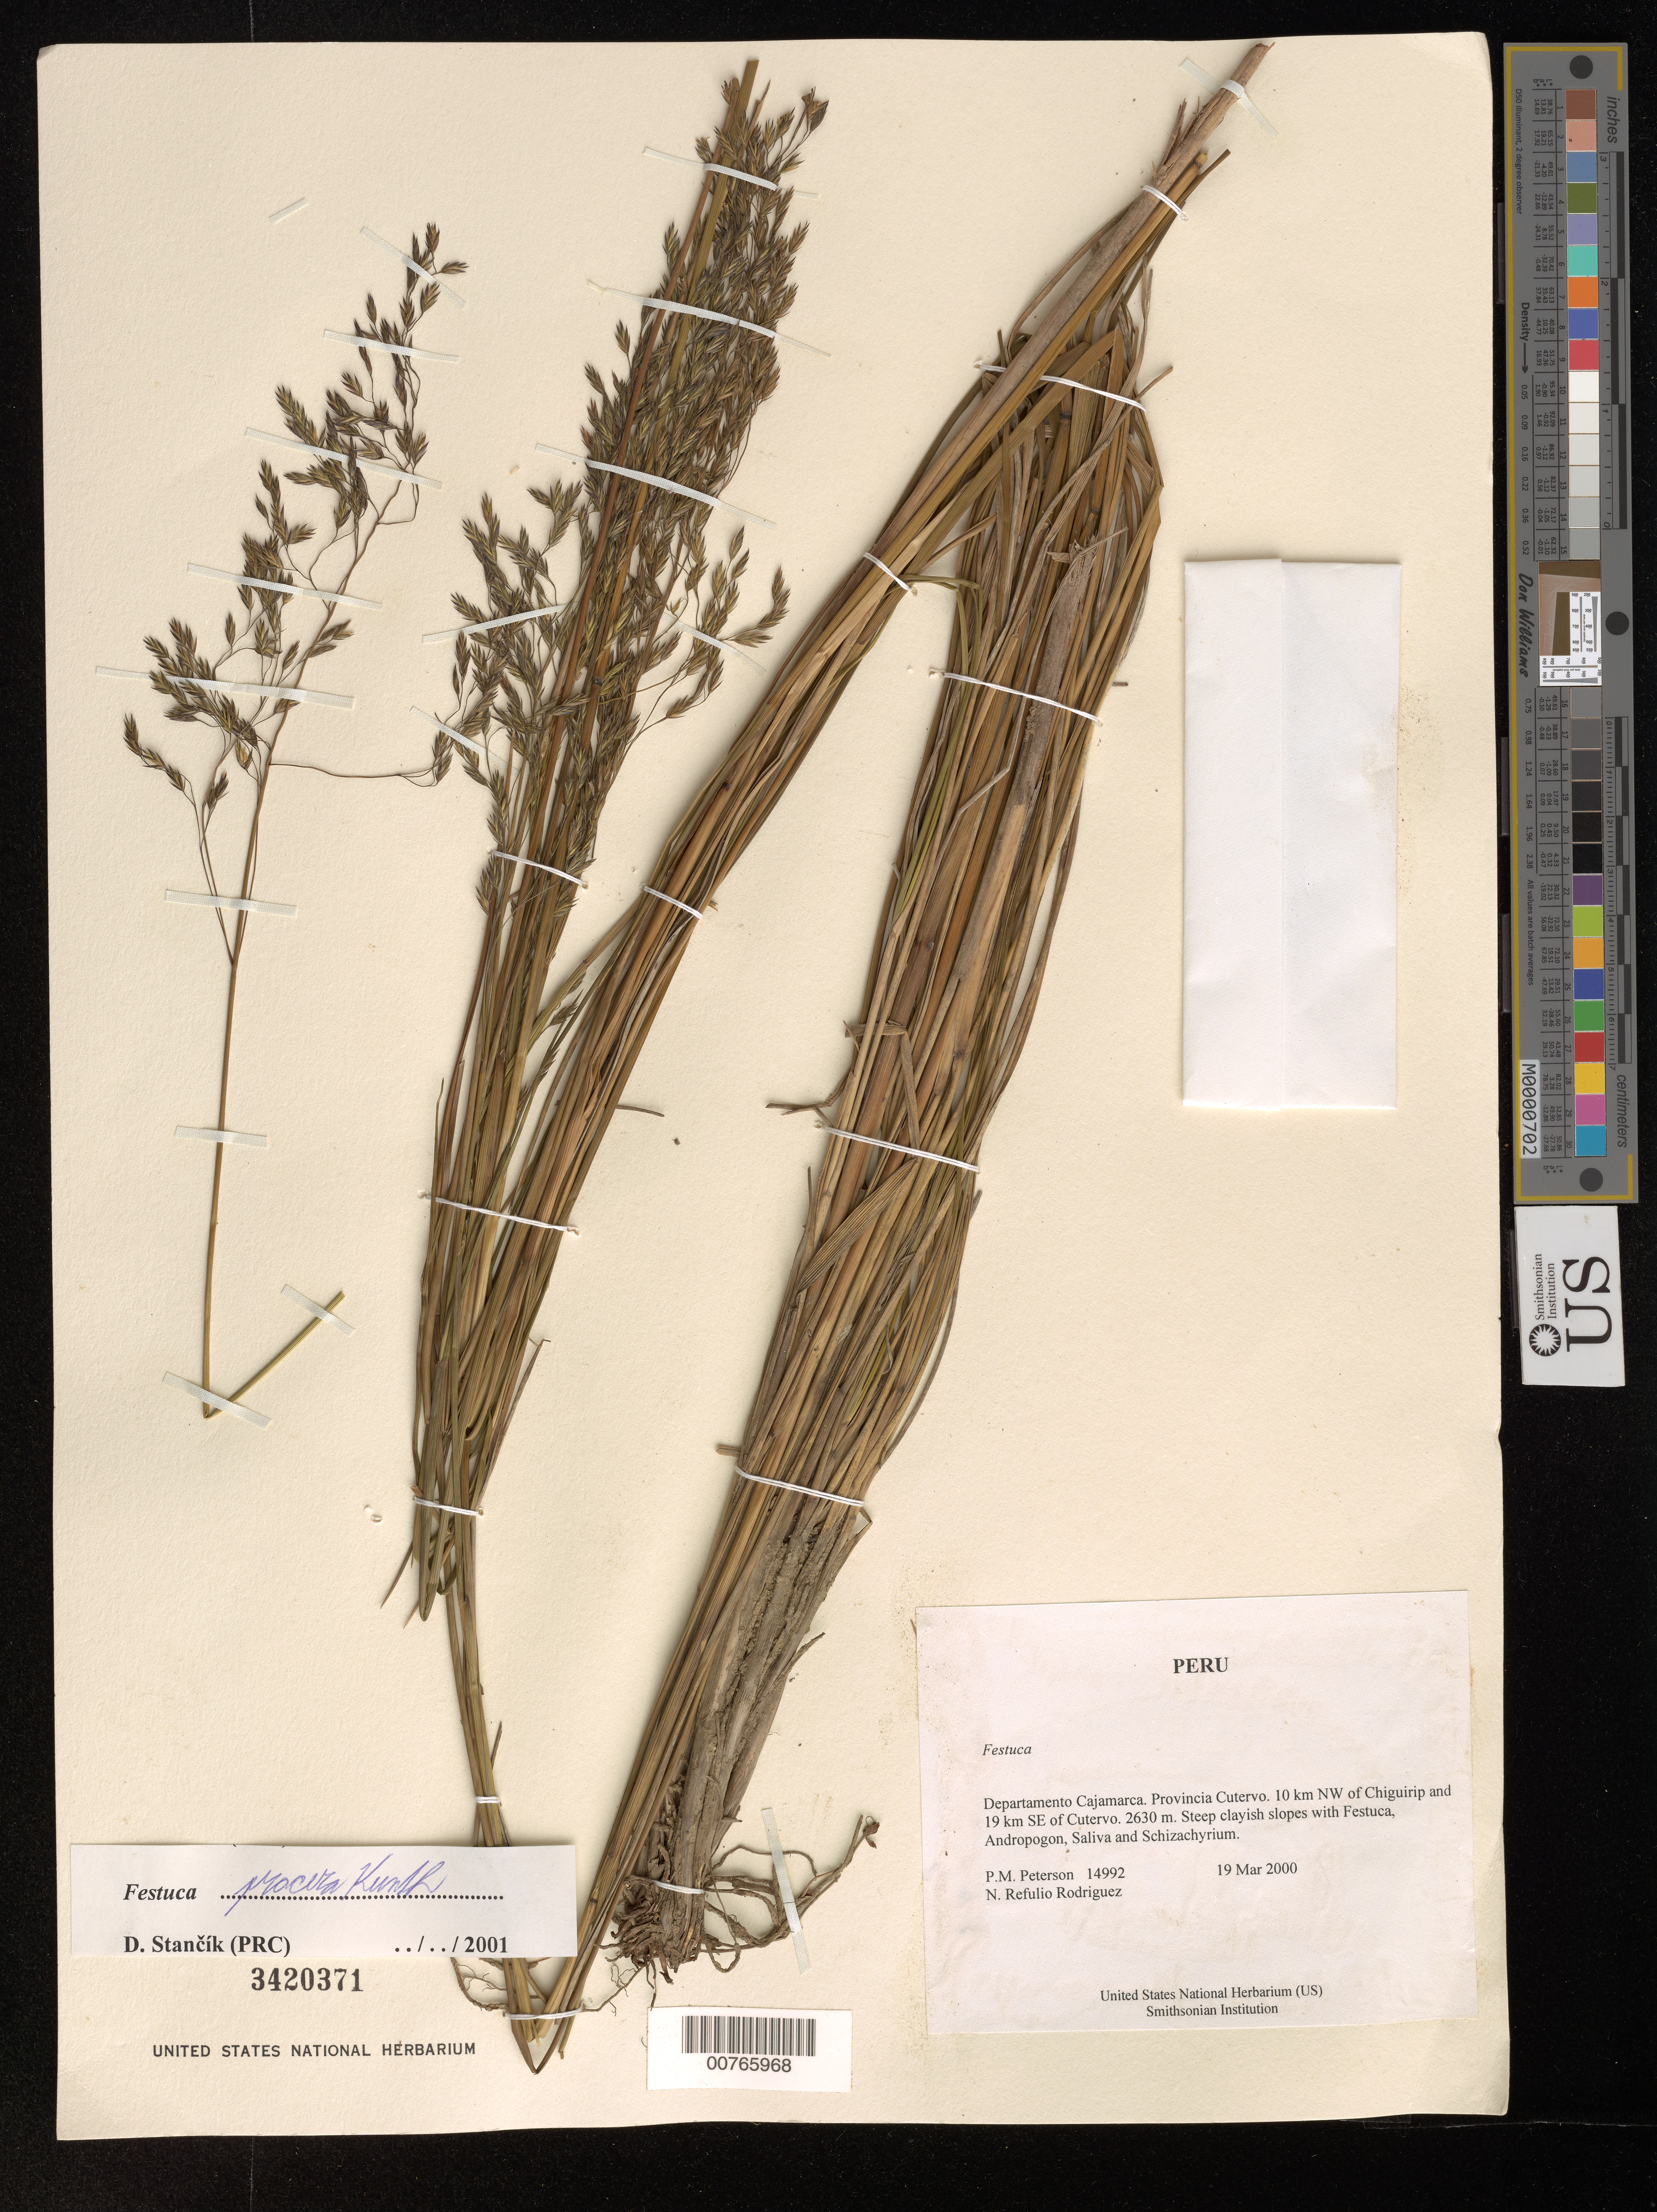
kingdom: Plantae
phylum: Tracheophyta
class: Liliopsida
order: Poales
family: Poaceae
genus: Festuca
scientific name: Festuca procera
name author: Kunth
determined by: Stancik, D.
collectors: P. M. Peterson & N. Refulio-Rodríguez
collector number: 14992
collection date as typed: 19 Mar 2000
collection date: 2000-03-19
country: Peru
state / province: Cajamarca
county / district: Cutervo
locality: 10 km NW of Chiguirip and 19 km SE of Cutervo.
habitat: Steep clayish slopes with Festuca, Andropogon, Saliva and Schizachyrium.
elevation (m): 2630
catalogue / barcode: US 3420371